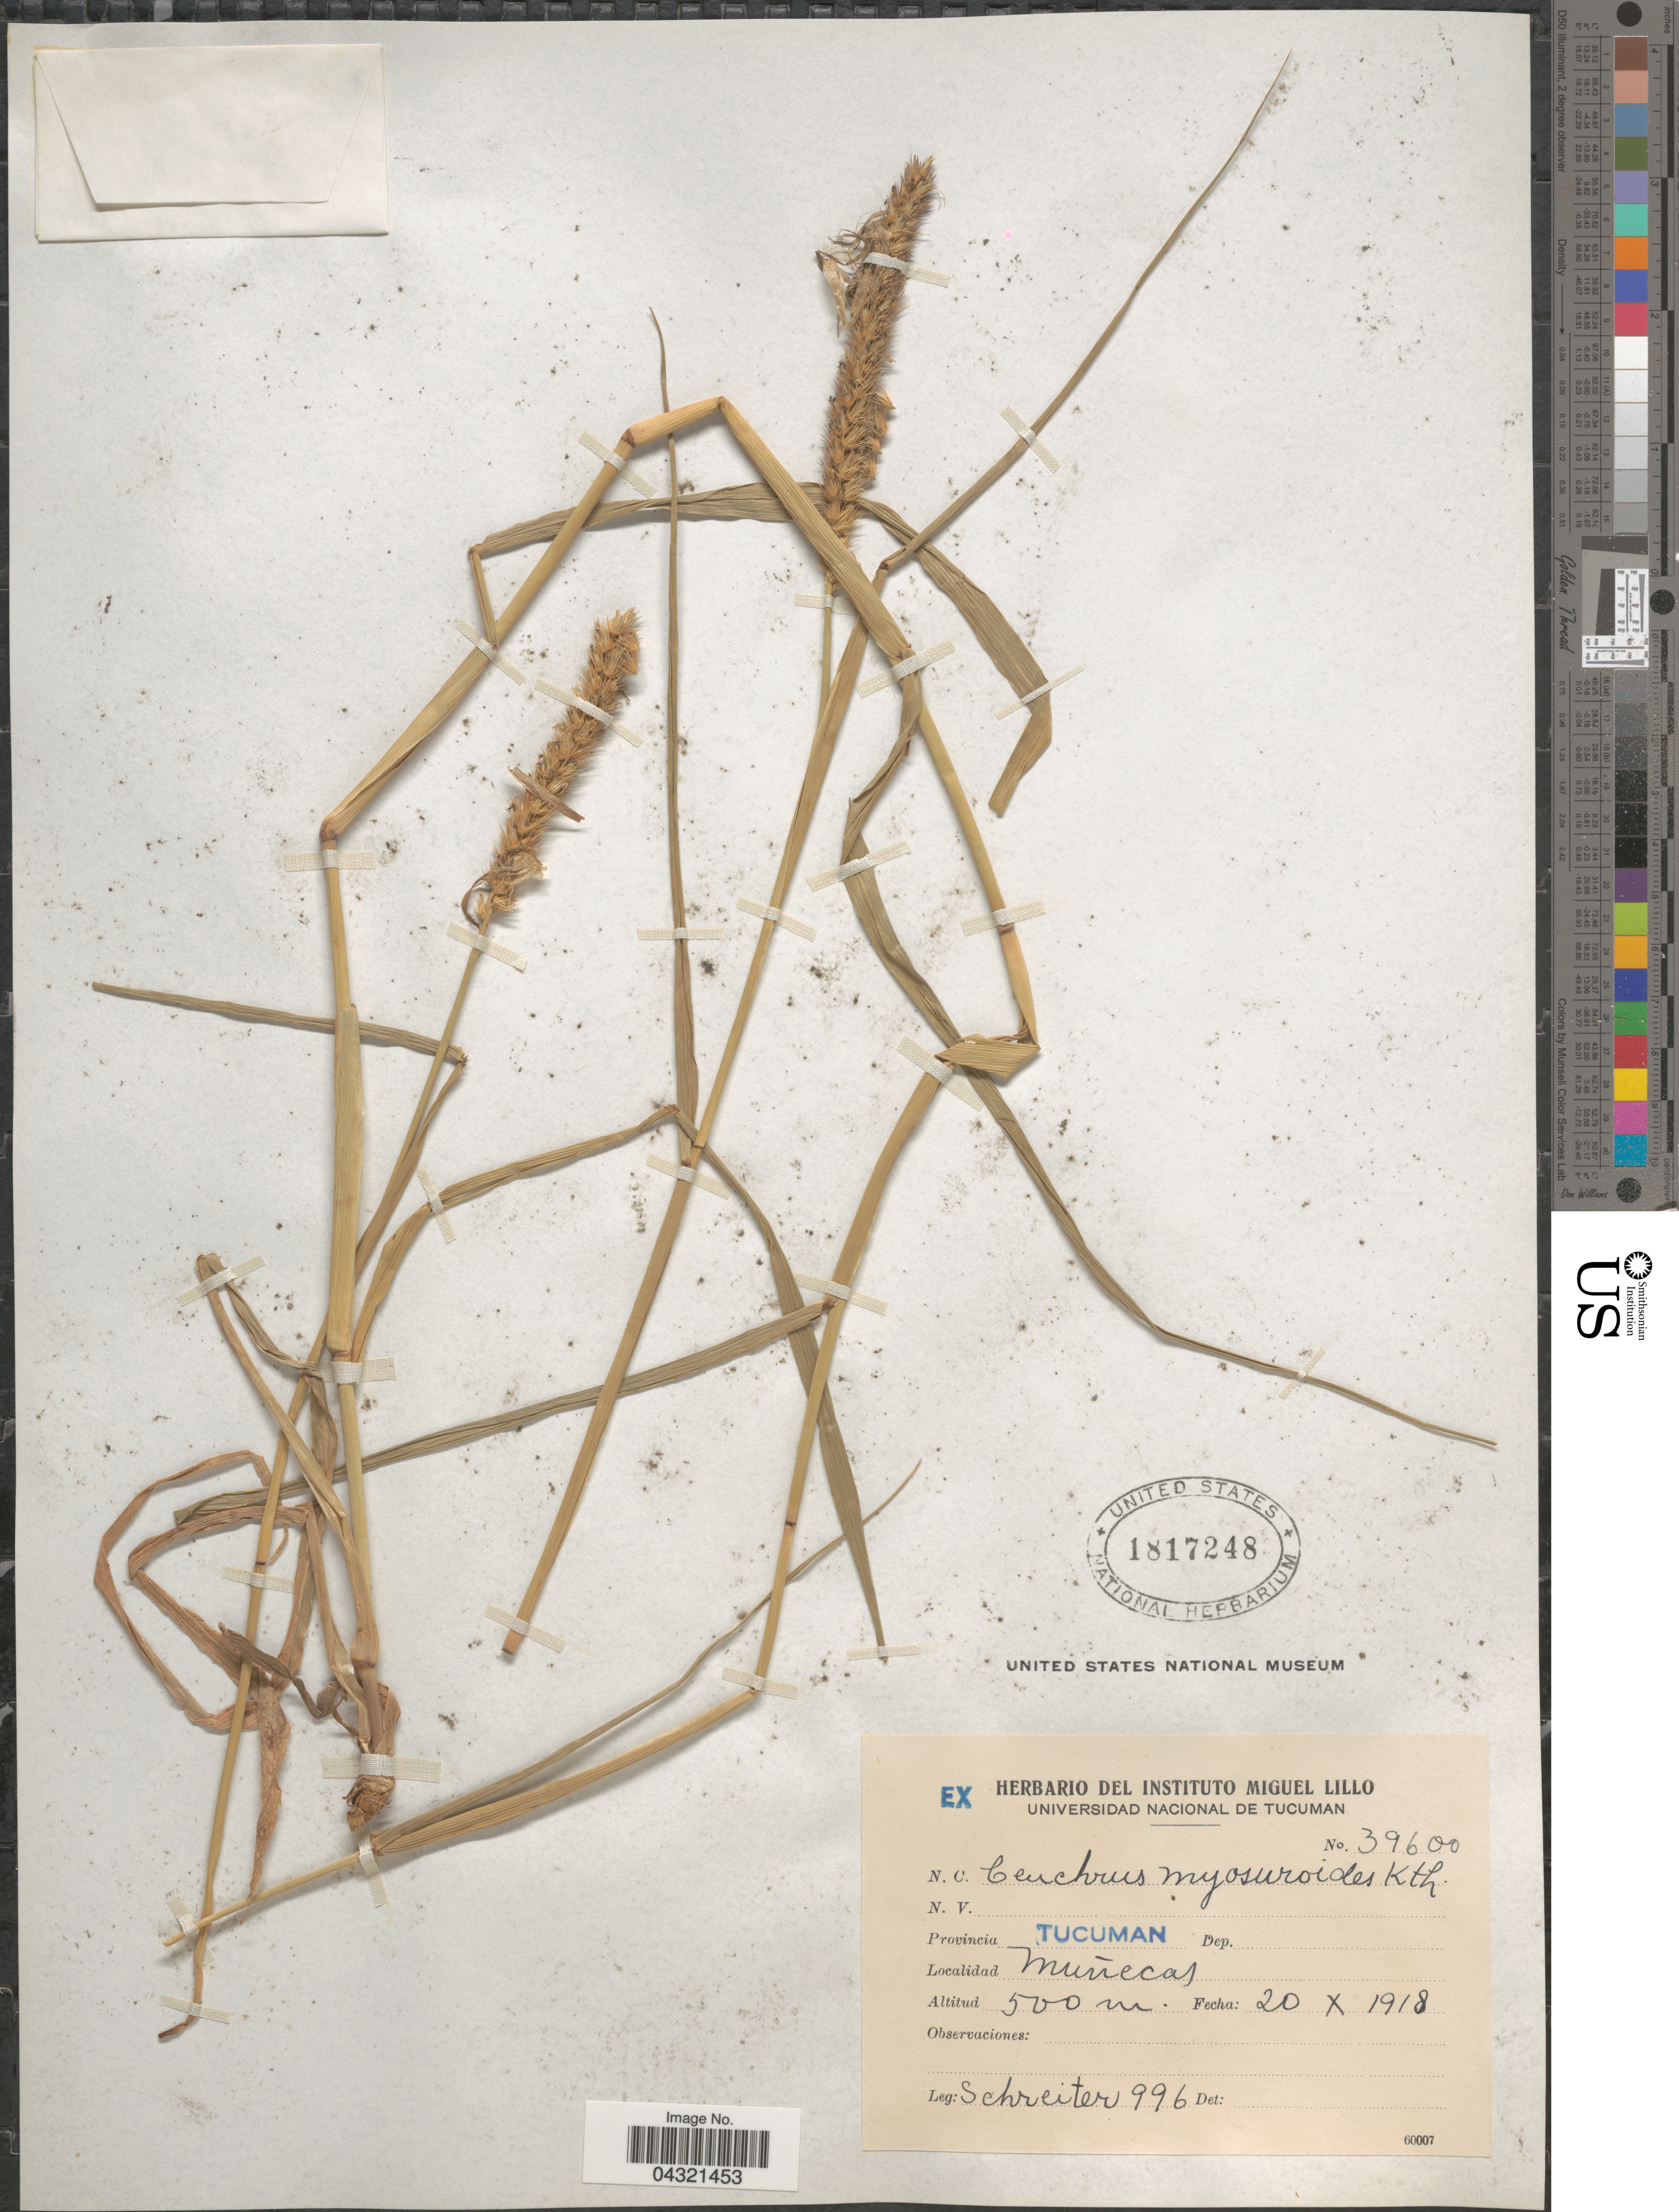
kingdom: Plantae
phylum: Tracheophyta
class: Liliopsida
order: Poales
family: Poaceae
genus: Cenchrus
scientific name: Cenchrus myosuroides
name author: Kunth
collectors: -. Schreiter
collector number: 996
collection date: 1918-10-20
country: Argentina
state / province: Tucuman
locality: Muñecas.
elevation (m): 500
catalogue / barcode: US 1817248